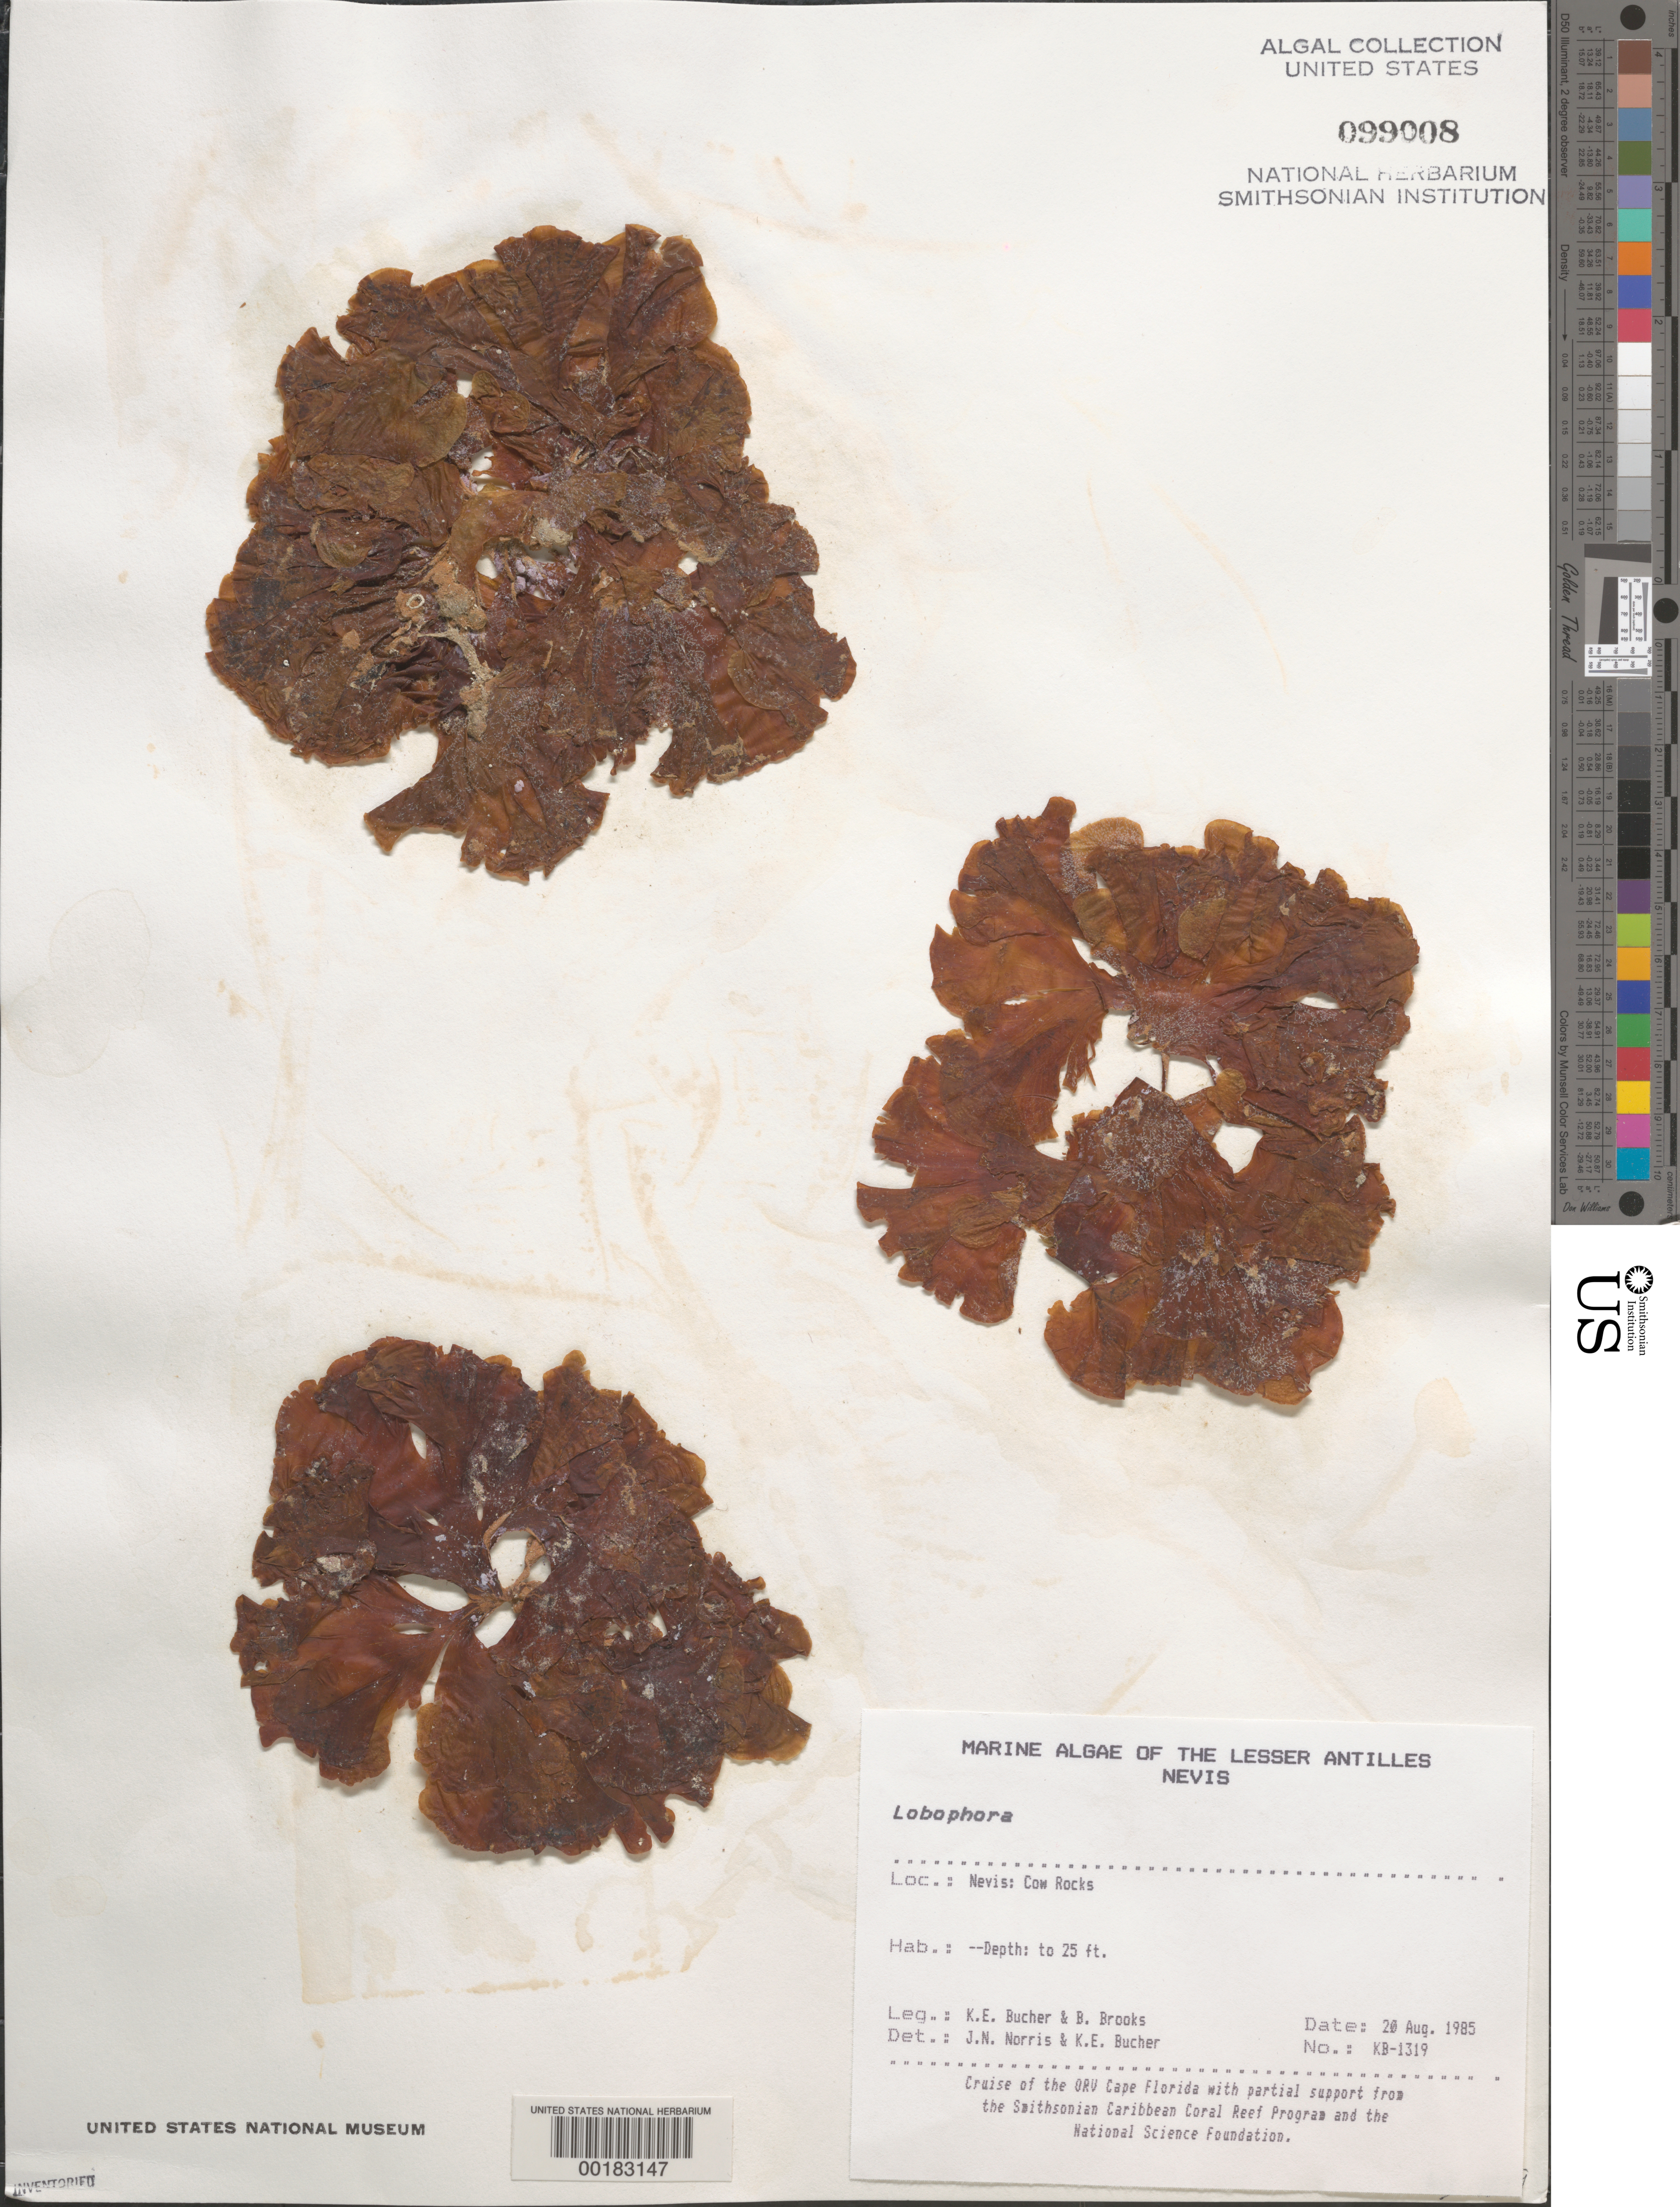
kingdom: Chromista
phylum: Ochrophyta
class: Phaeophyceae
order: Dictyotales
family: Dictyotaceae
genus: Lobophora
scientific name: Lobophora sp.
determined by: Norris, J. N.; Bucher, K. E.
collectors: K. E. Bucher & B. Brooks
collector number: Kb-1319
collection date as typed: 20 Aug 1985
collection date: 1985-08-20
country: St. Christopher-Nevis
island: Nevis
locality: Cow Rocks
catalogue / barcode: US 99008